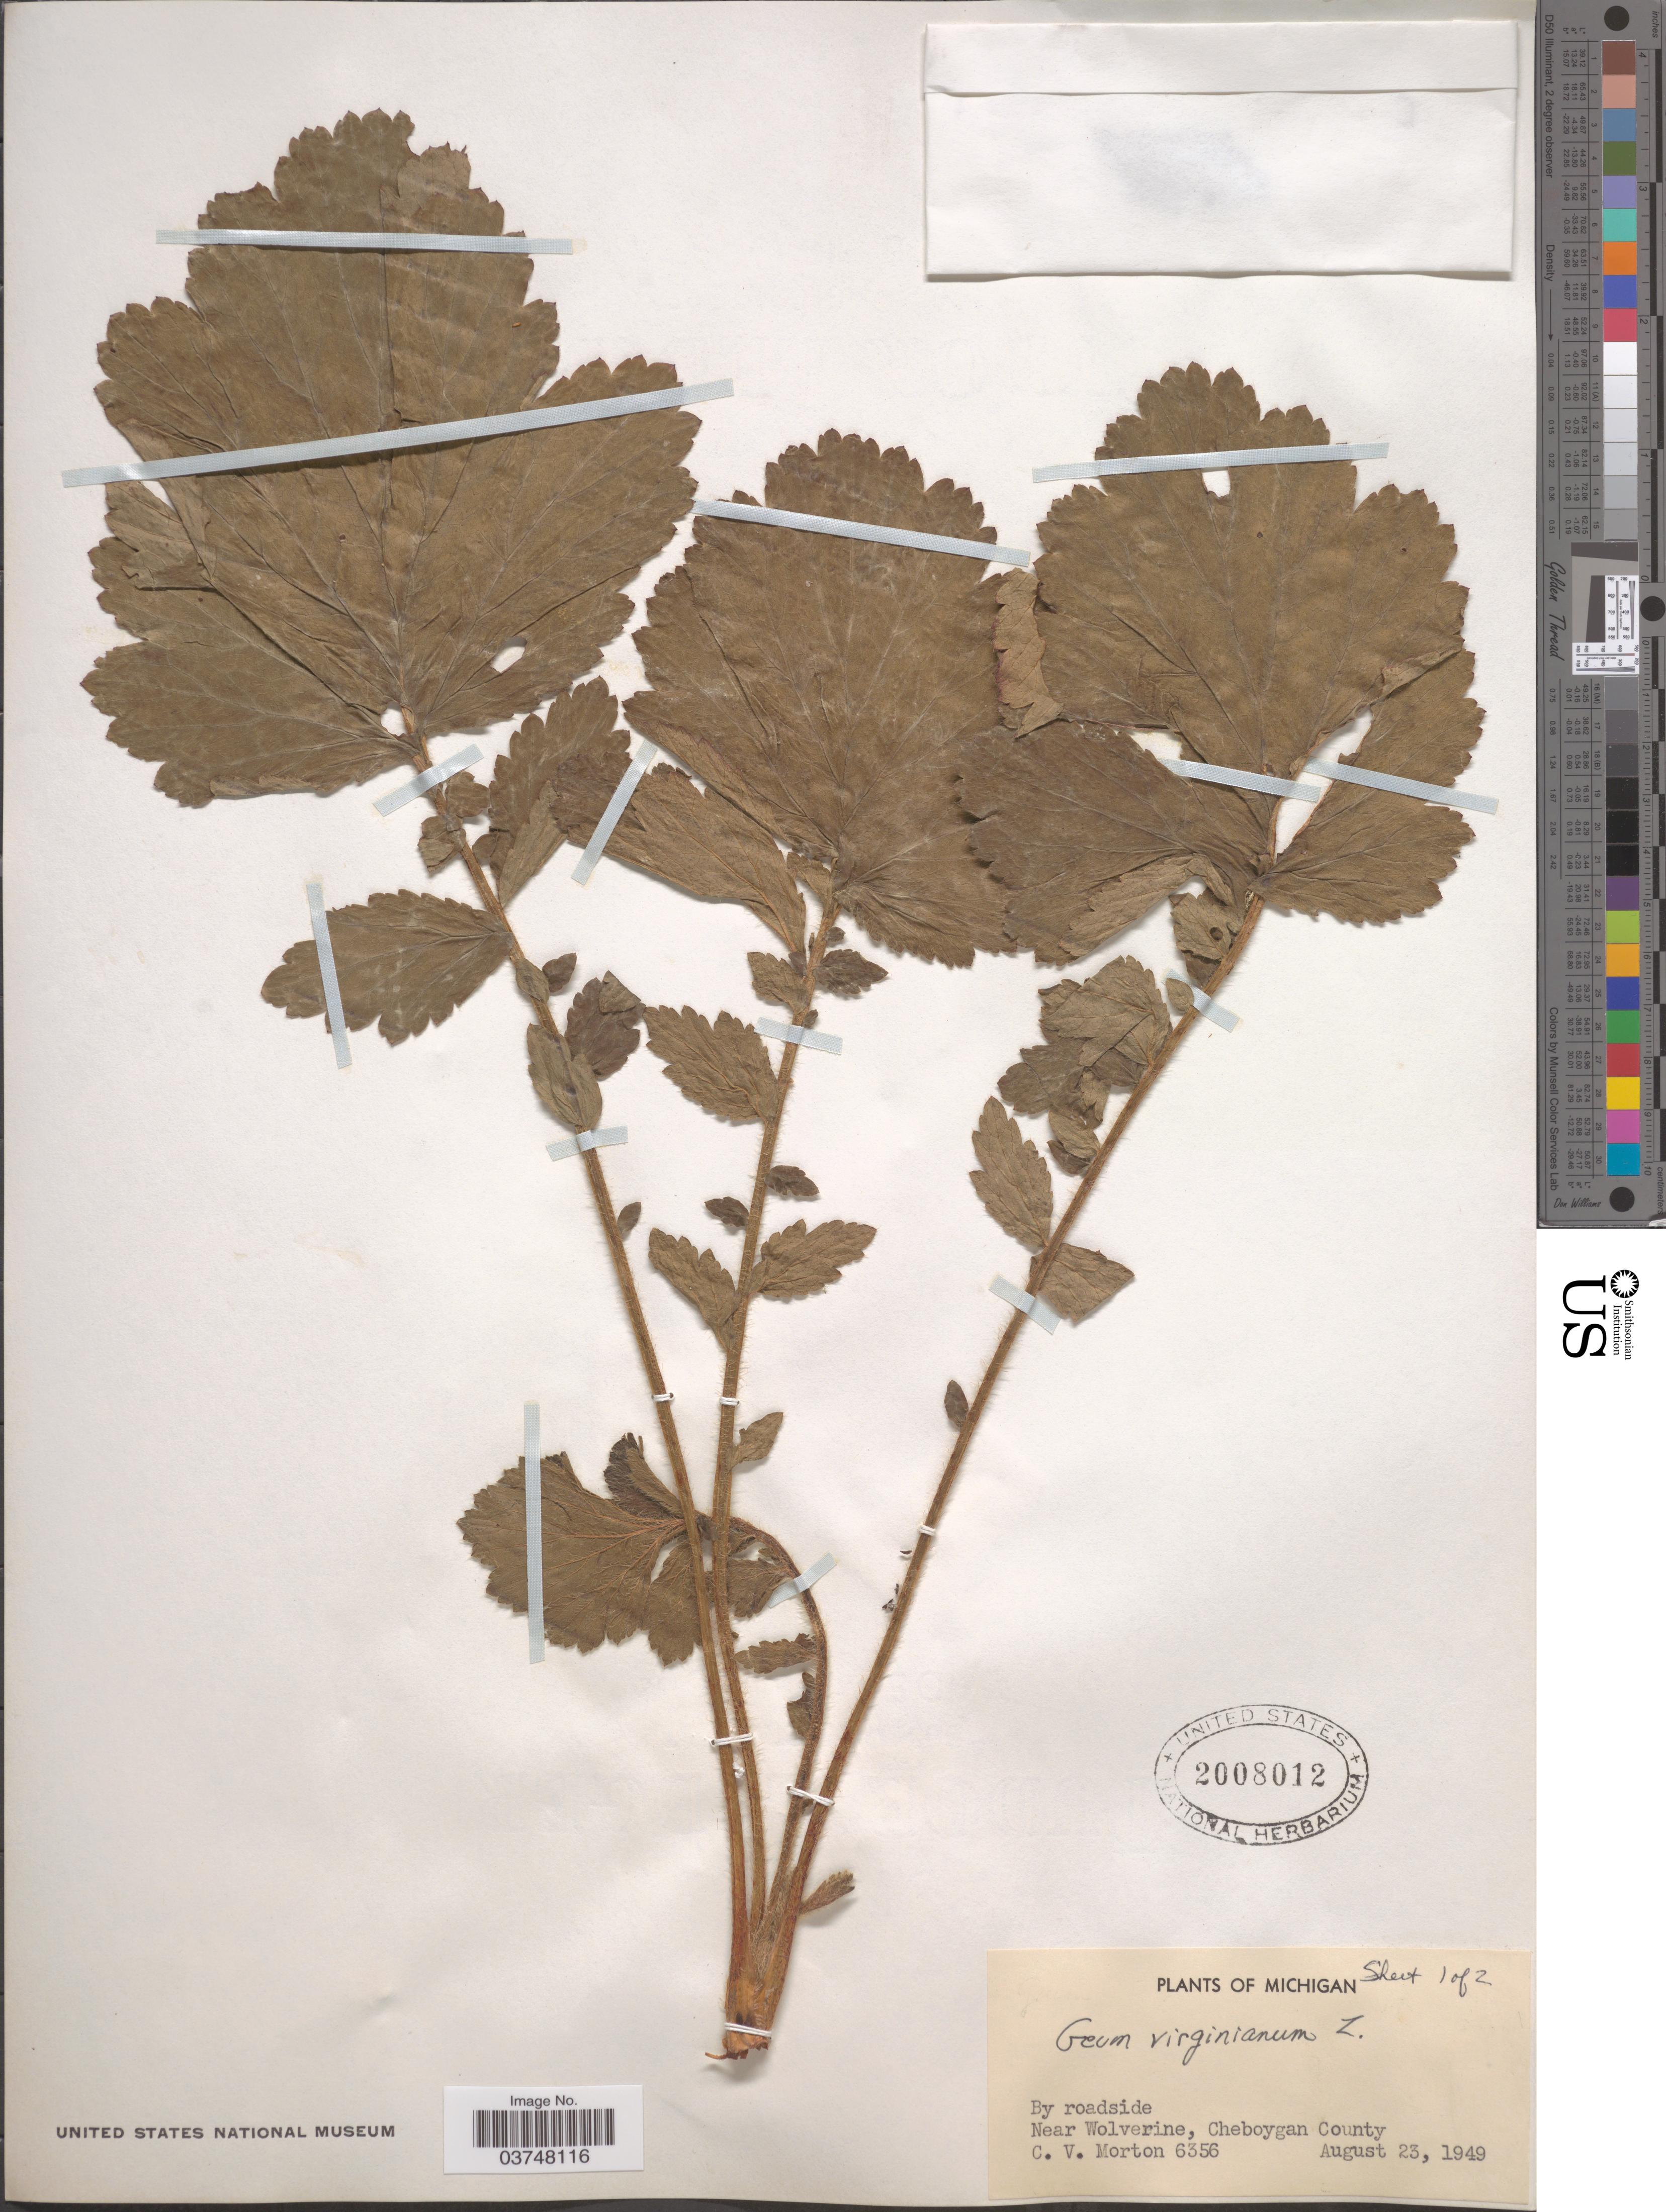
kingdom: Plantae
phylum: Tracheophyta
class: Magnoliopsida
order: Rosales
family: Rosaceae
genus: Geum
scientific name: Geum virginianum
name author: L.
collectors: C. V. Morton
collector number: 6356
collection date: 1949-08-23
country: United States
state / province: Michigan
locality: By roadside. Near Wolverine, Cheboygan County.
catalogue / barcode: US 2008012